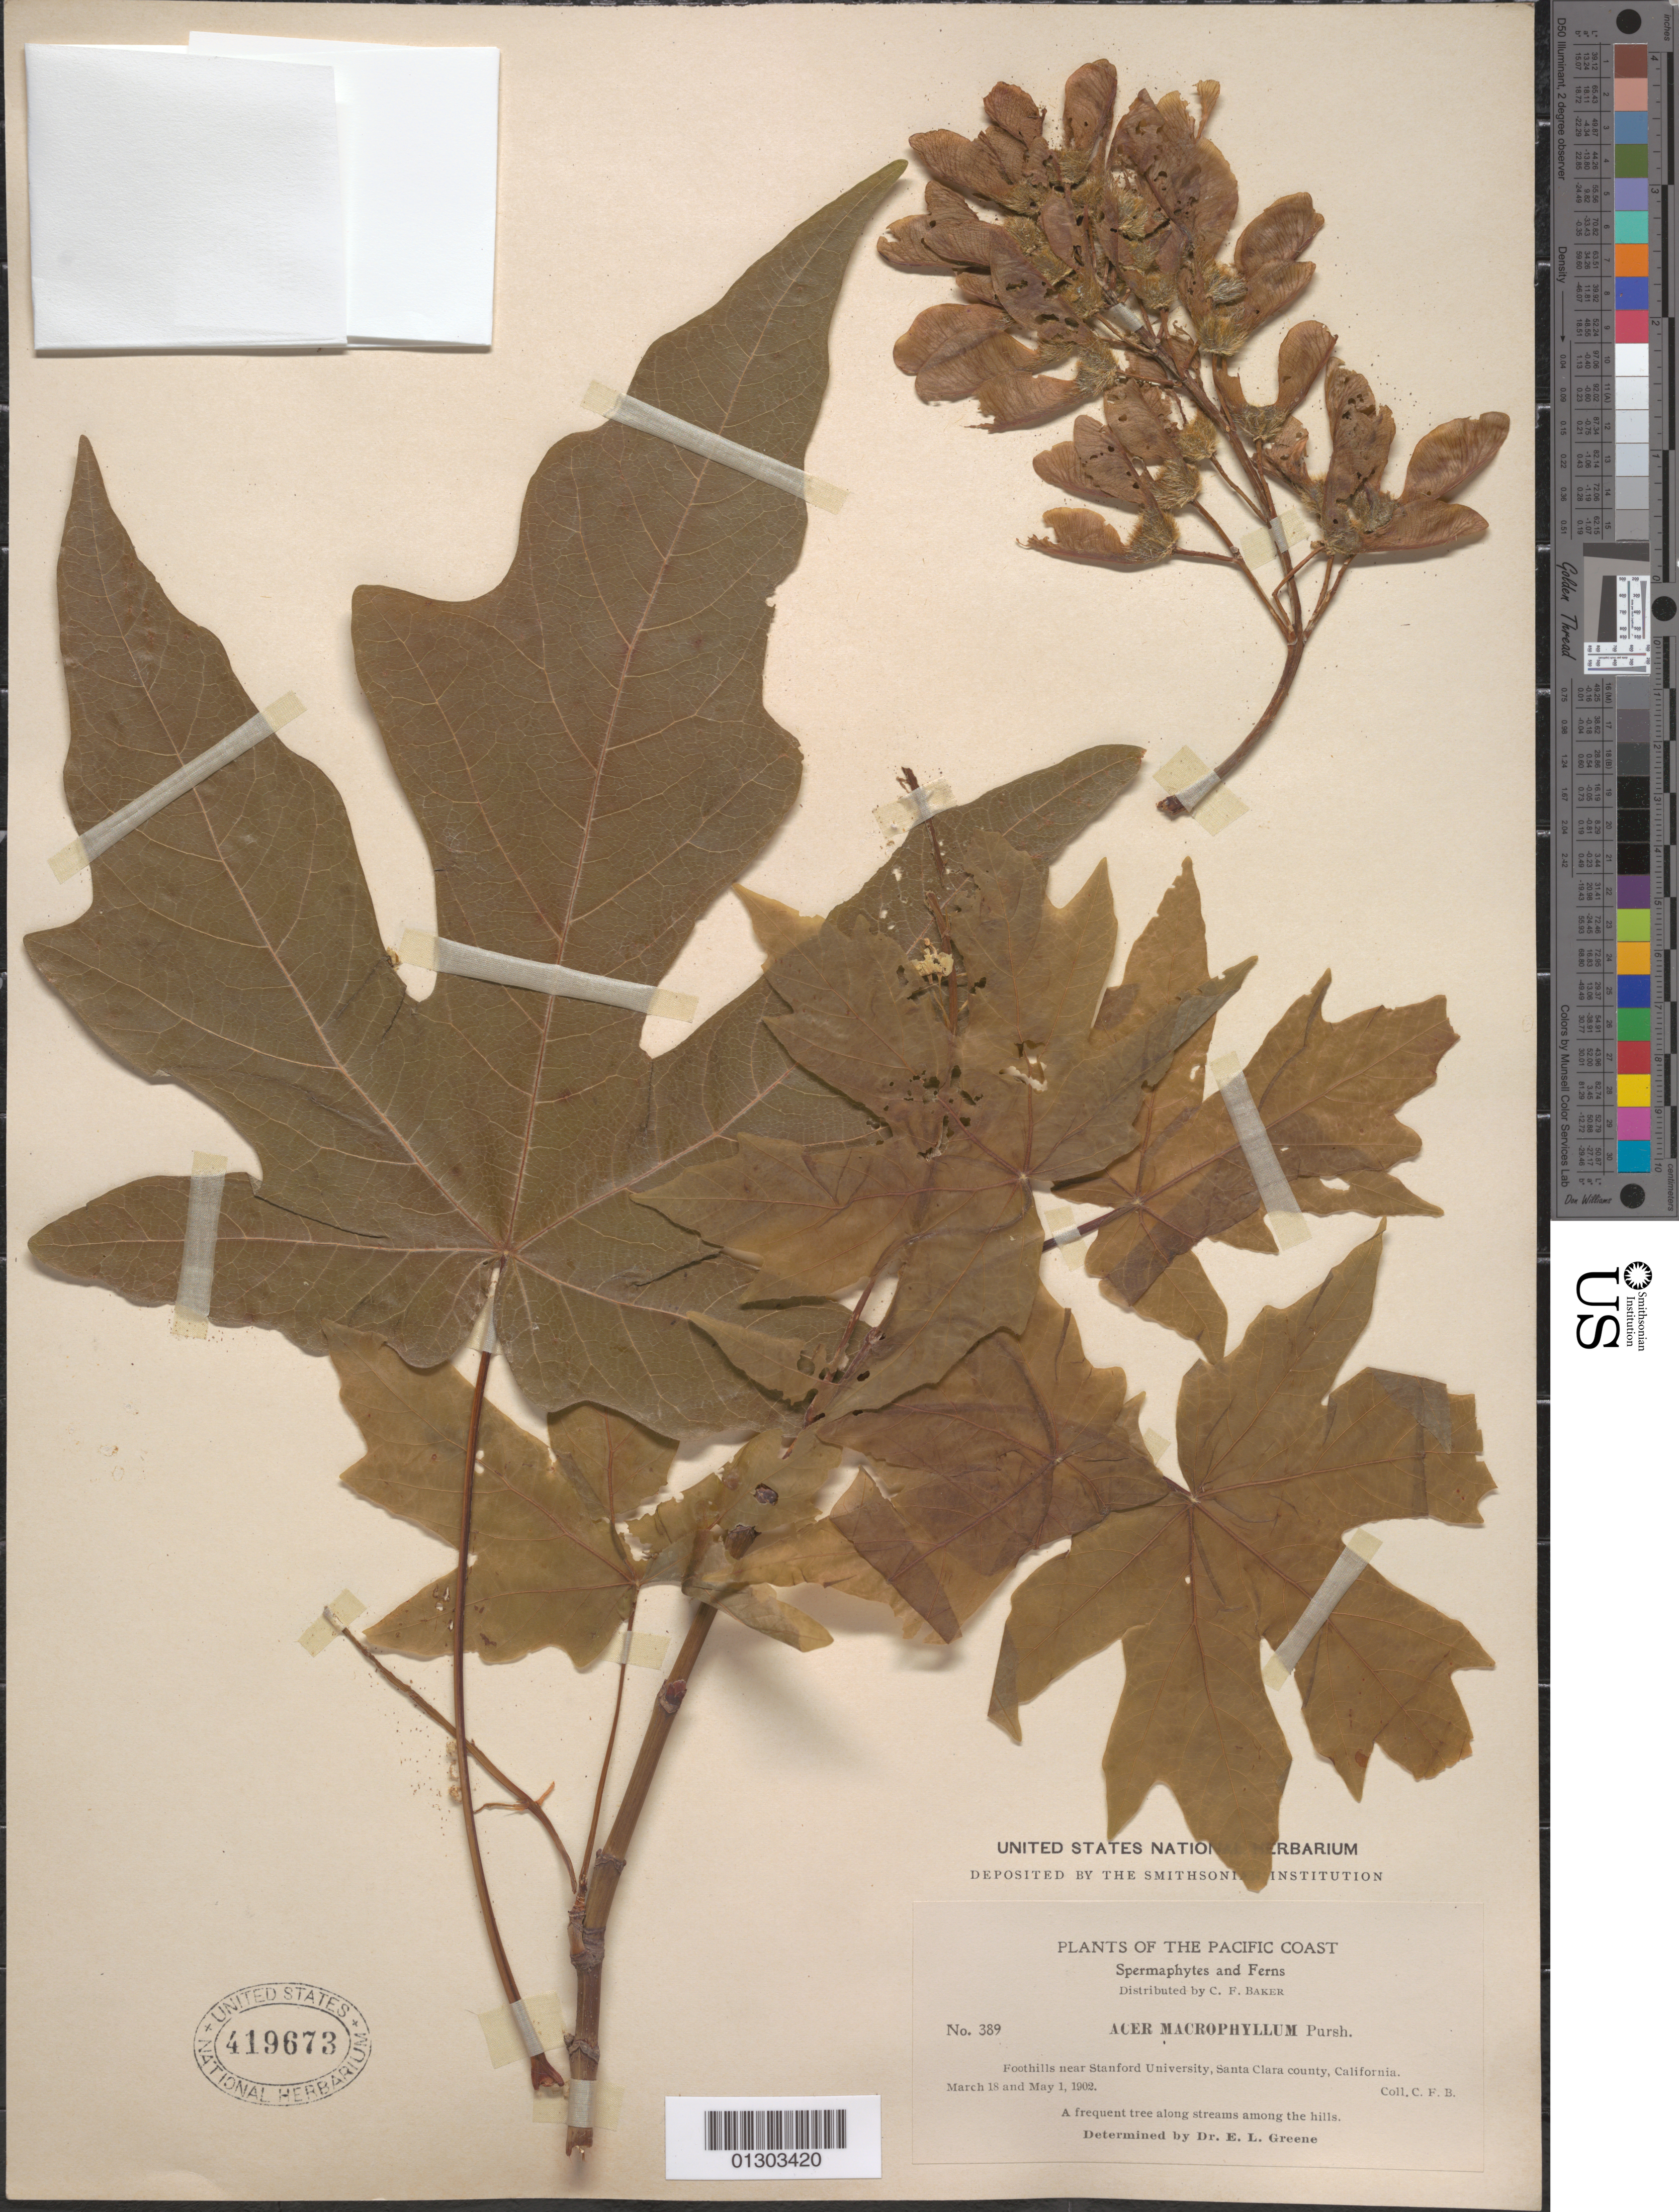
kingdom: Plantae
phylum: Tracheophyta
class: Magnoliopsida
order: Sapindales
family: Sapindaceae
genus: Acer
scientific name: Acer macrophyllum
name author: Pursh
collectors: C. F. Baker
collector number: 389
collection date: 1902-03-18/1902-05-01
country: United States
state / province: California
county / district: Santa Clara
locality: Santa Clara County, foothills near Stanford University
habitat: Frequent along streams among the hills.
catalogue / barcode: US 419673